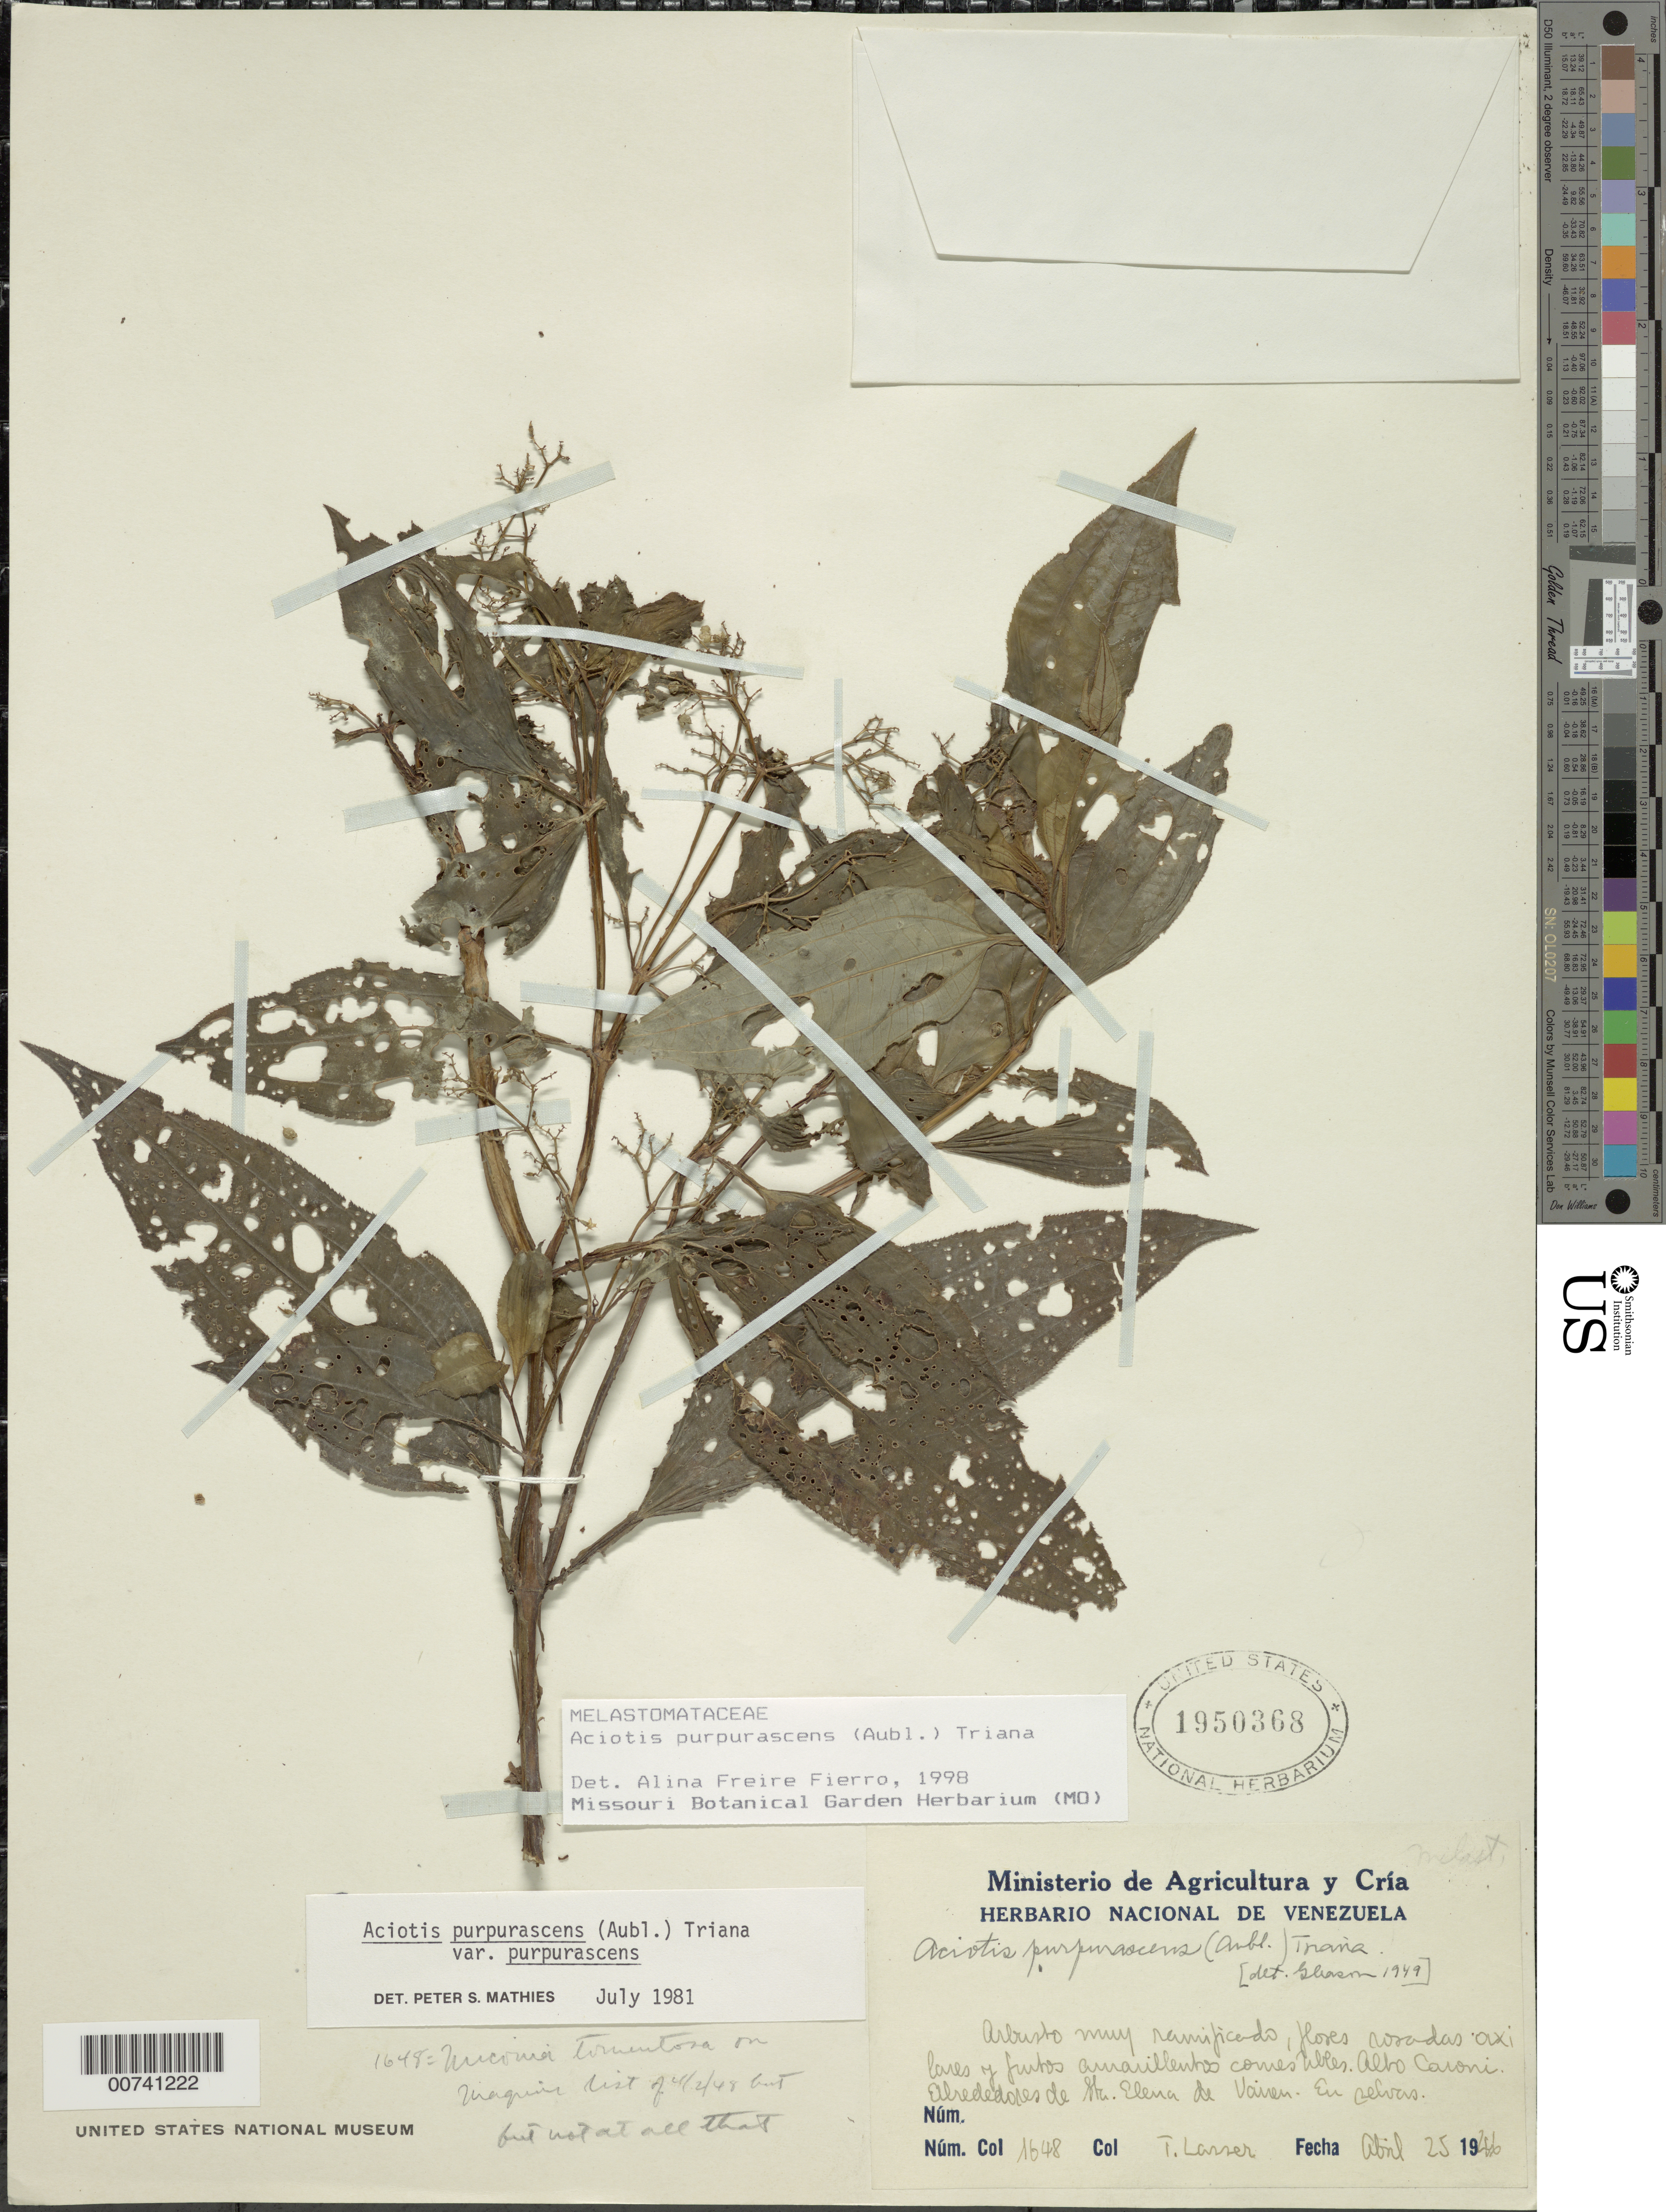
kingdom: Plantae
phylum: Tracheophyta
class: Magnoliopsida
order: Myrtales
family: Melastomataceae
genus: Aciotis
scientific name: Aciotis purpurascens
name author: (Aubl.) Triana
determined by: Freire-Fierro, A.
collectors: T. Lasser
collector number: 1648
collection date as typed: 25-Apr-46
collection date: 1946-04-25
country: Venezuela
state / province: Bolívar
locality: Sta. Elena de Uairén, Alto Caroní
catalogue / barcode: US 1950368